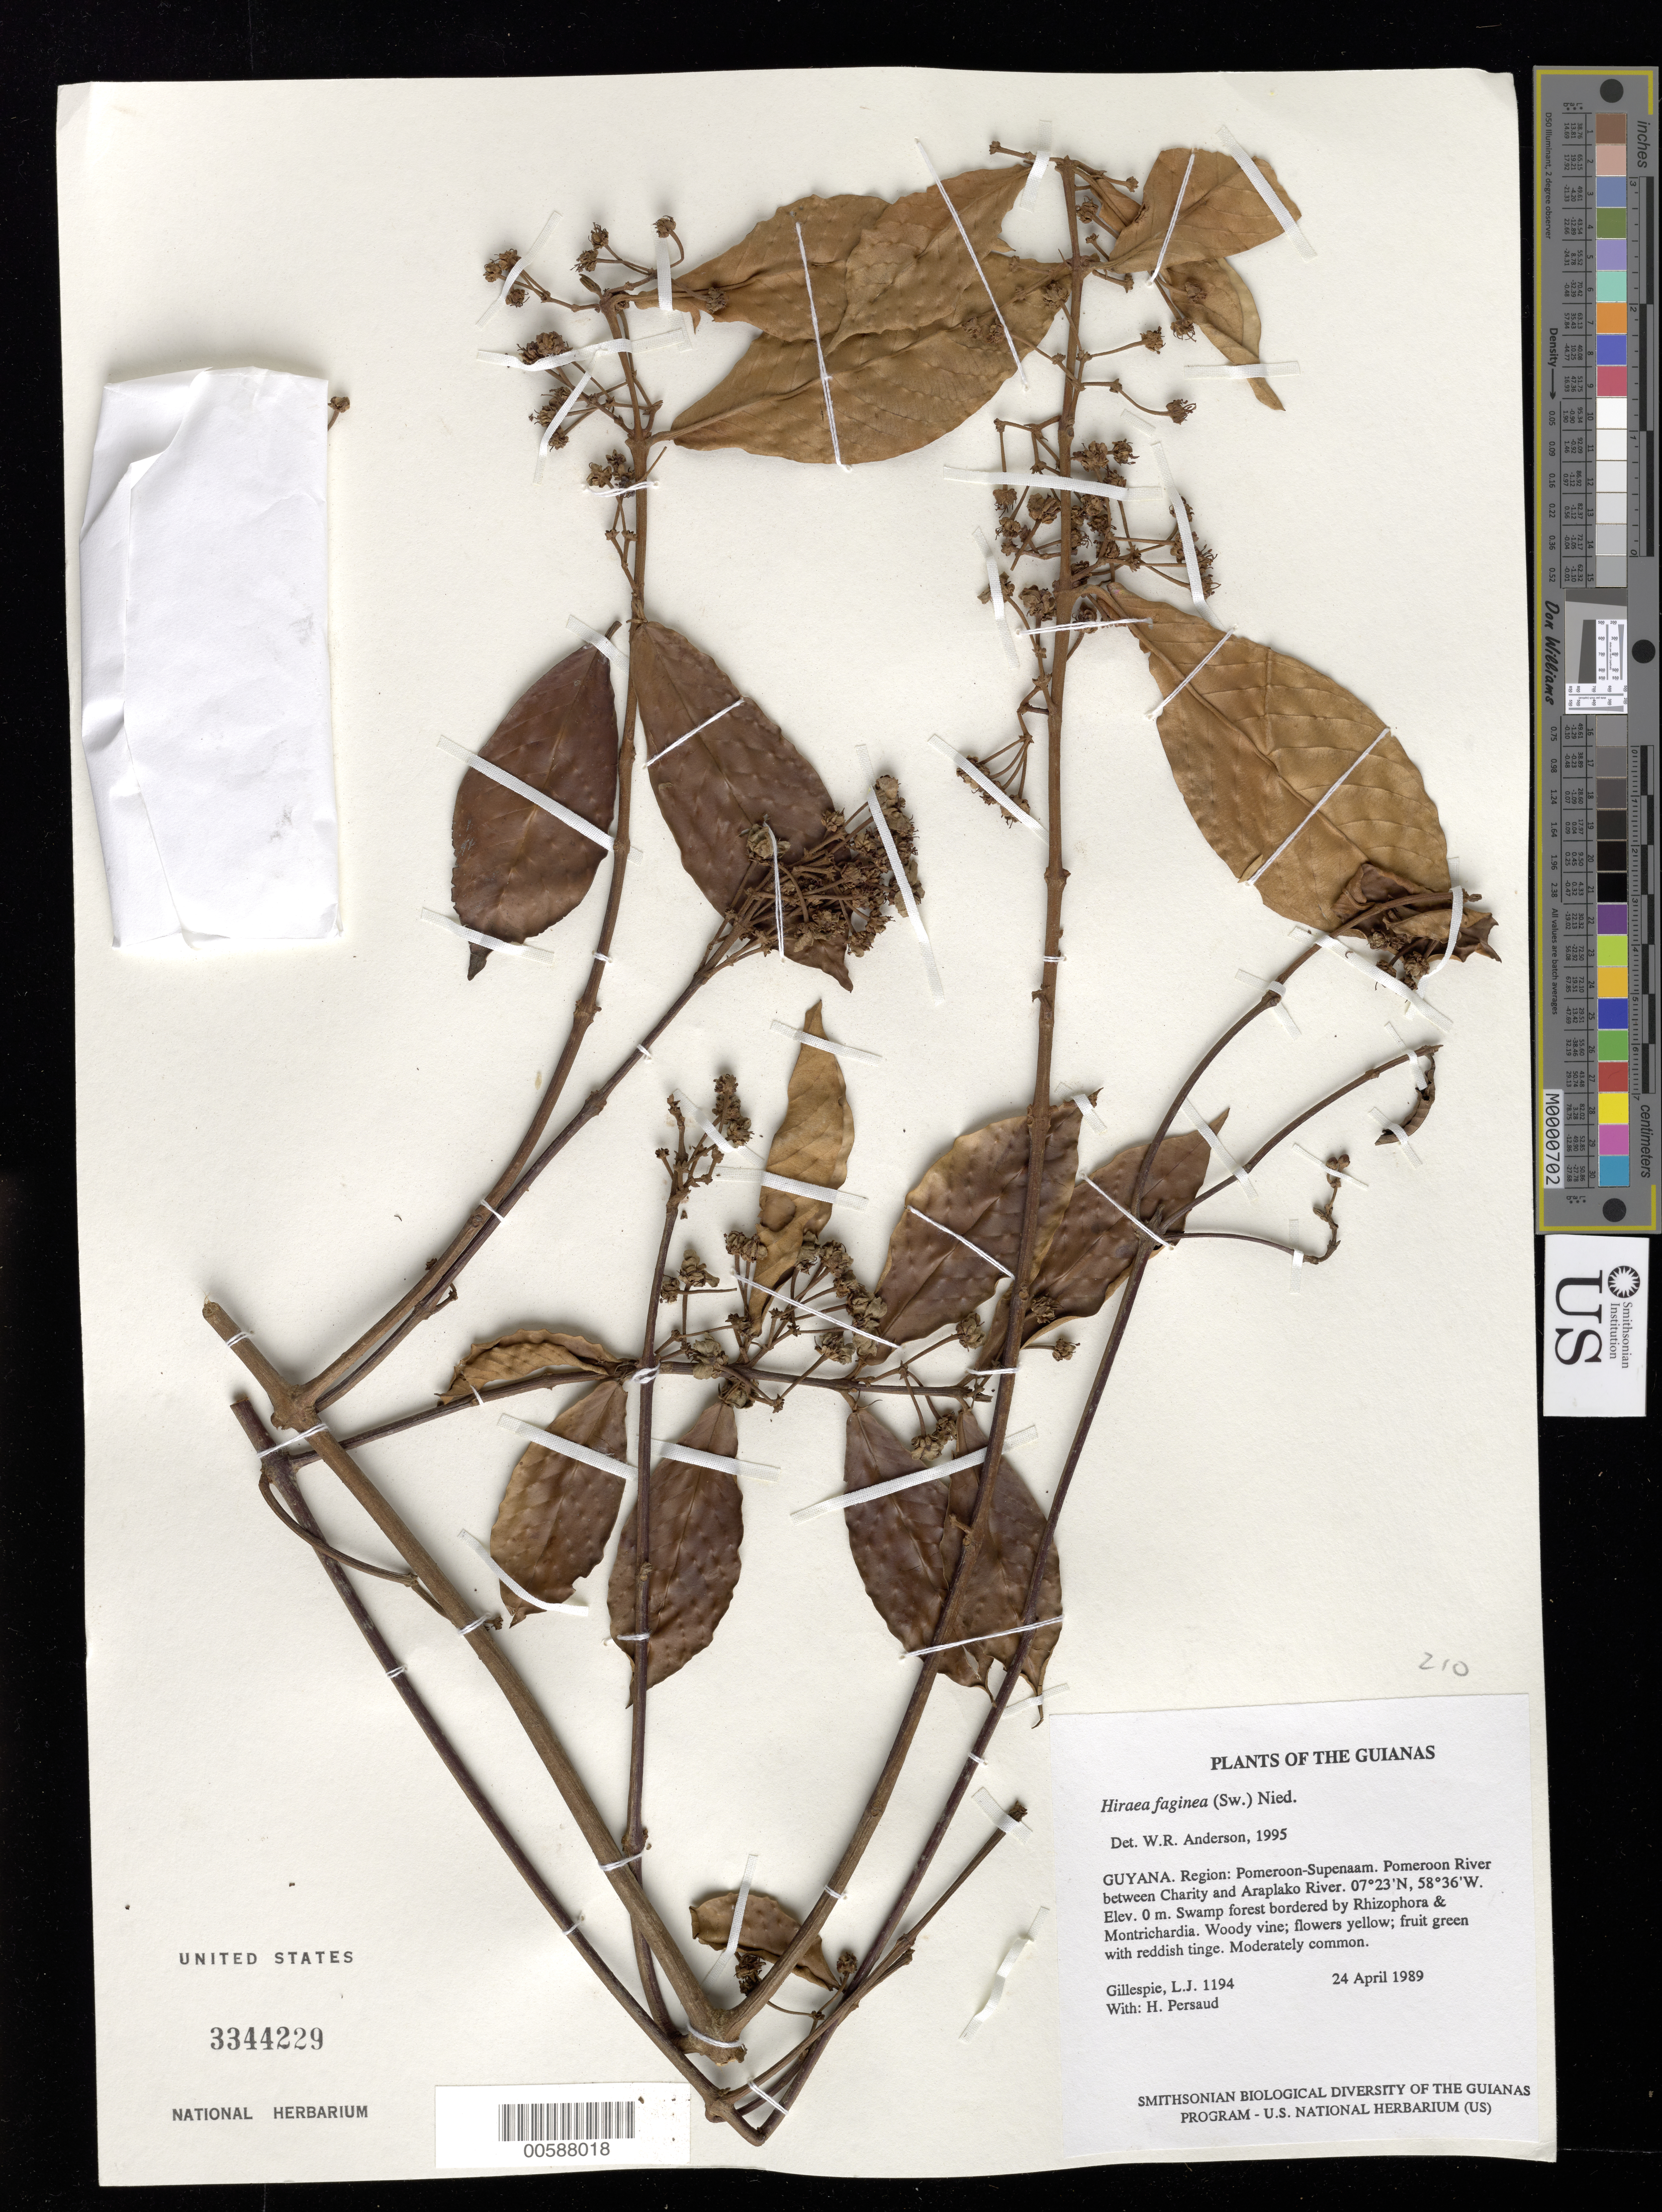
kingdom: Plantae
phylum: Tracheophyta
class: Magnoliopsida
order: Malpighiales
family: Malpighiaceae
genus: Hiraea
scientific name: Hiraea faginea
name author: (Sw.) Nied.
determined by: Anderson, W. R., (MICH), University of Michigan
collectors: L. J. Gillespie & H. Persaud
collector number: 1194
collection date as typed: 24 April 1989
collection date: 1989-04-24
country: Guyana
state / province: Pomeroon-Supenaam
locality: Pomeroon River between Charity and Araplako River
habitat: Swamp forest bordered by Rhizophora & Montrichardia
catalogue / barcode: US 3344229